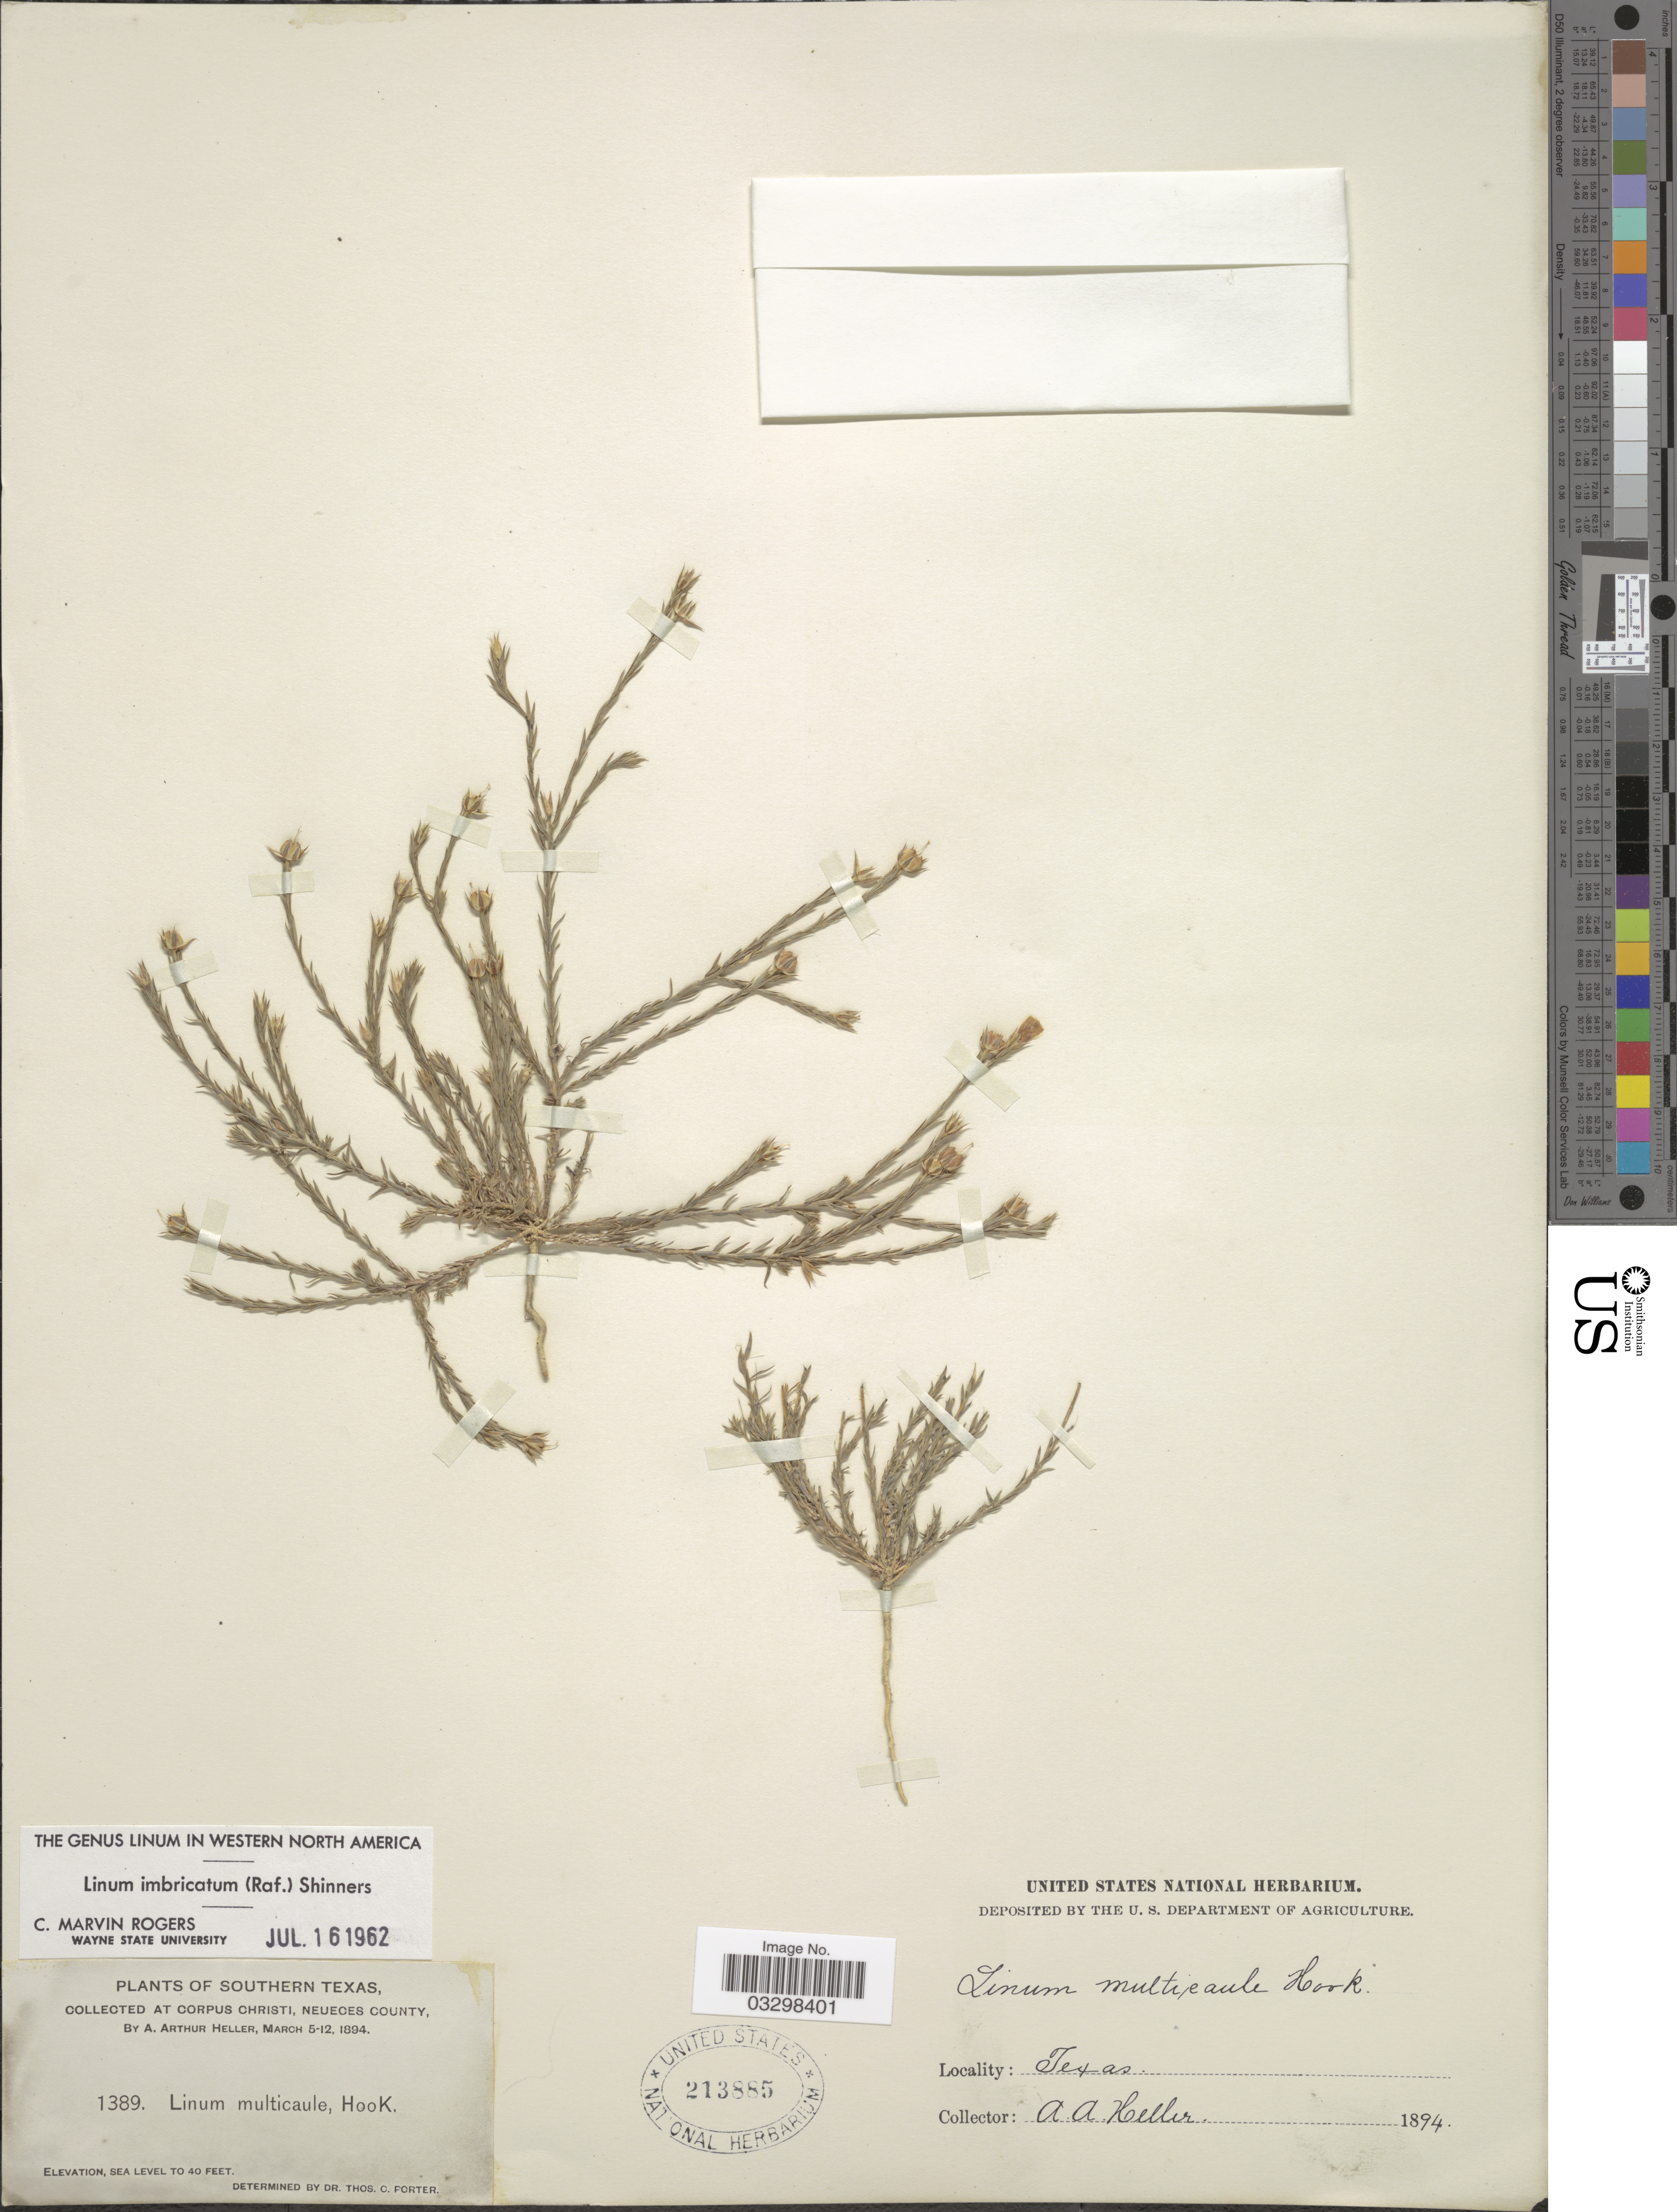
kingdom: Plantae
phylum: Tracheophyta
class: Magnoliopsida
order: Malpighiales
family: Linaceae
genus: Linum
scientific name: Linum imbricatum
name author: (Raf.) Shinners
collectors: A. A. Heller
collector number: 1389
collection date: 1894-03-05/1894-03-12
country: United States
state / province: Texas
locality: Southern Texas. At Corpus Christi, Neueces County.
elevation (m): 0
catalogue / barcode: US 213885